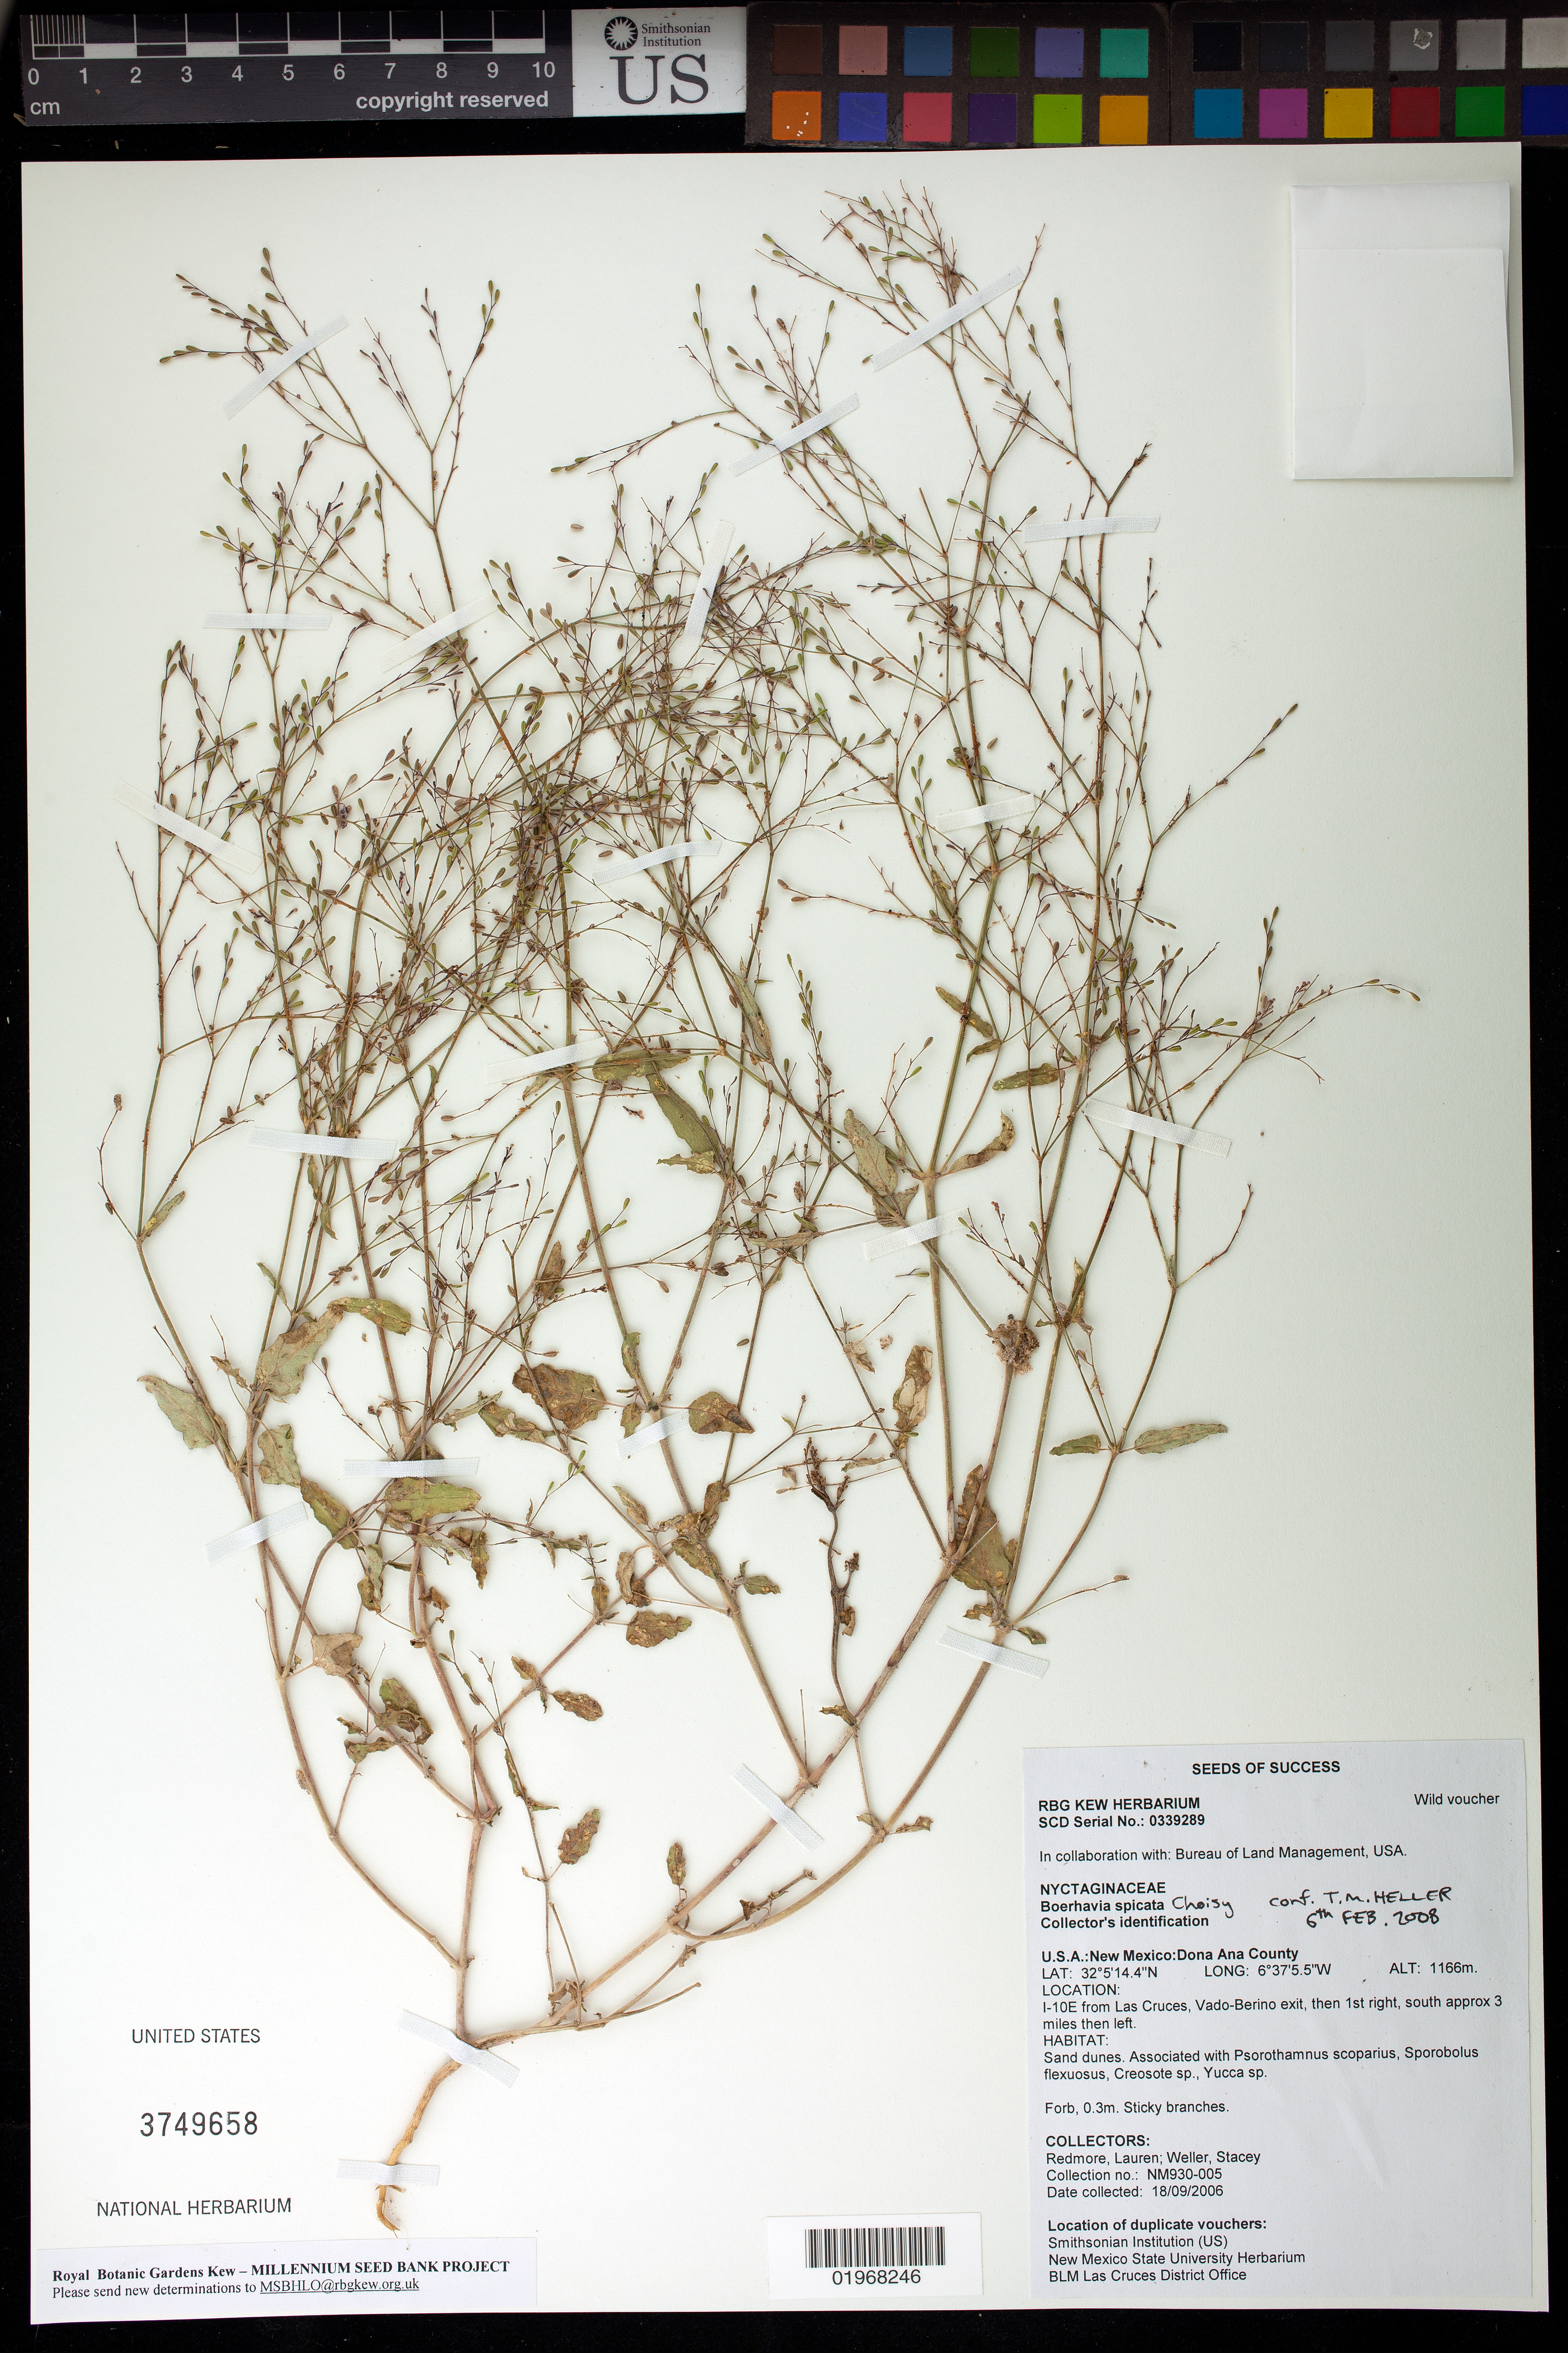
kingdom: Plantae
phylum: Tracheophyta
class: Magnoliopsida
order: Caryophyllales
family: Nyctaginaceae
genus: Boerhavia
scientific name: Boerhavia spicata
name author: Choisy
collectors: L. Redmore & S. Weller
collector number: NM930-005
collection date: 2006-09-18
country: United States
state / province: New Mexico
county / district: Dona Ana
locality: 1-10E from Las Cruces to Vado/Berino exit, first right, south approx. 3 mi then left.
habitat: Sand dunes. With Creosote sp., Yucca sp., ect.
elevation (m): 1166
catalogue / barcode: US 3749658